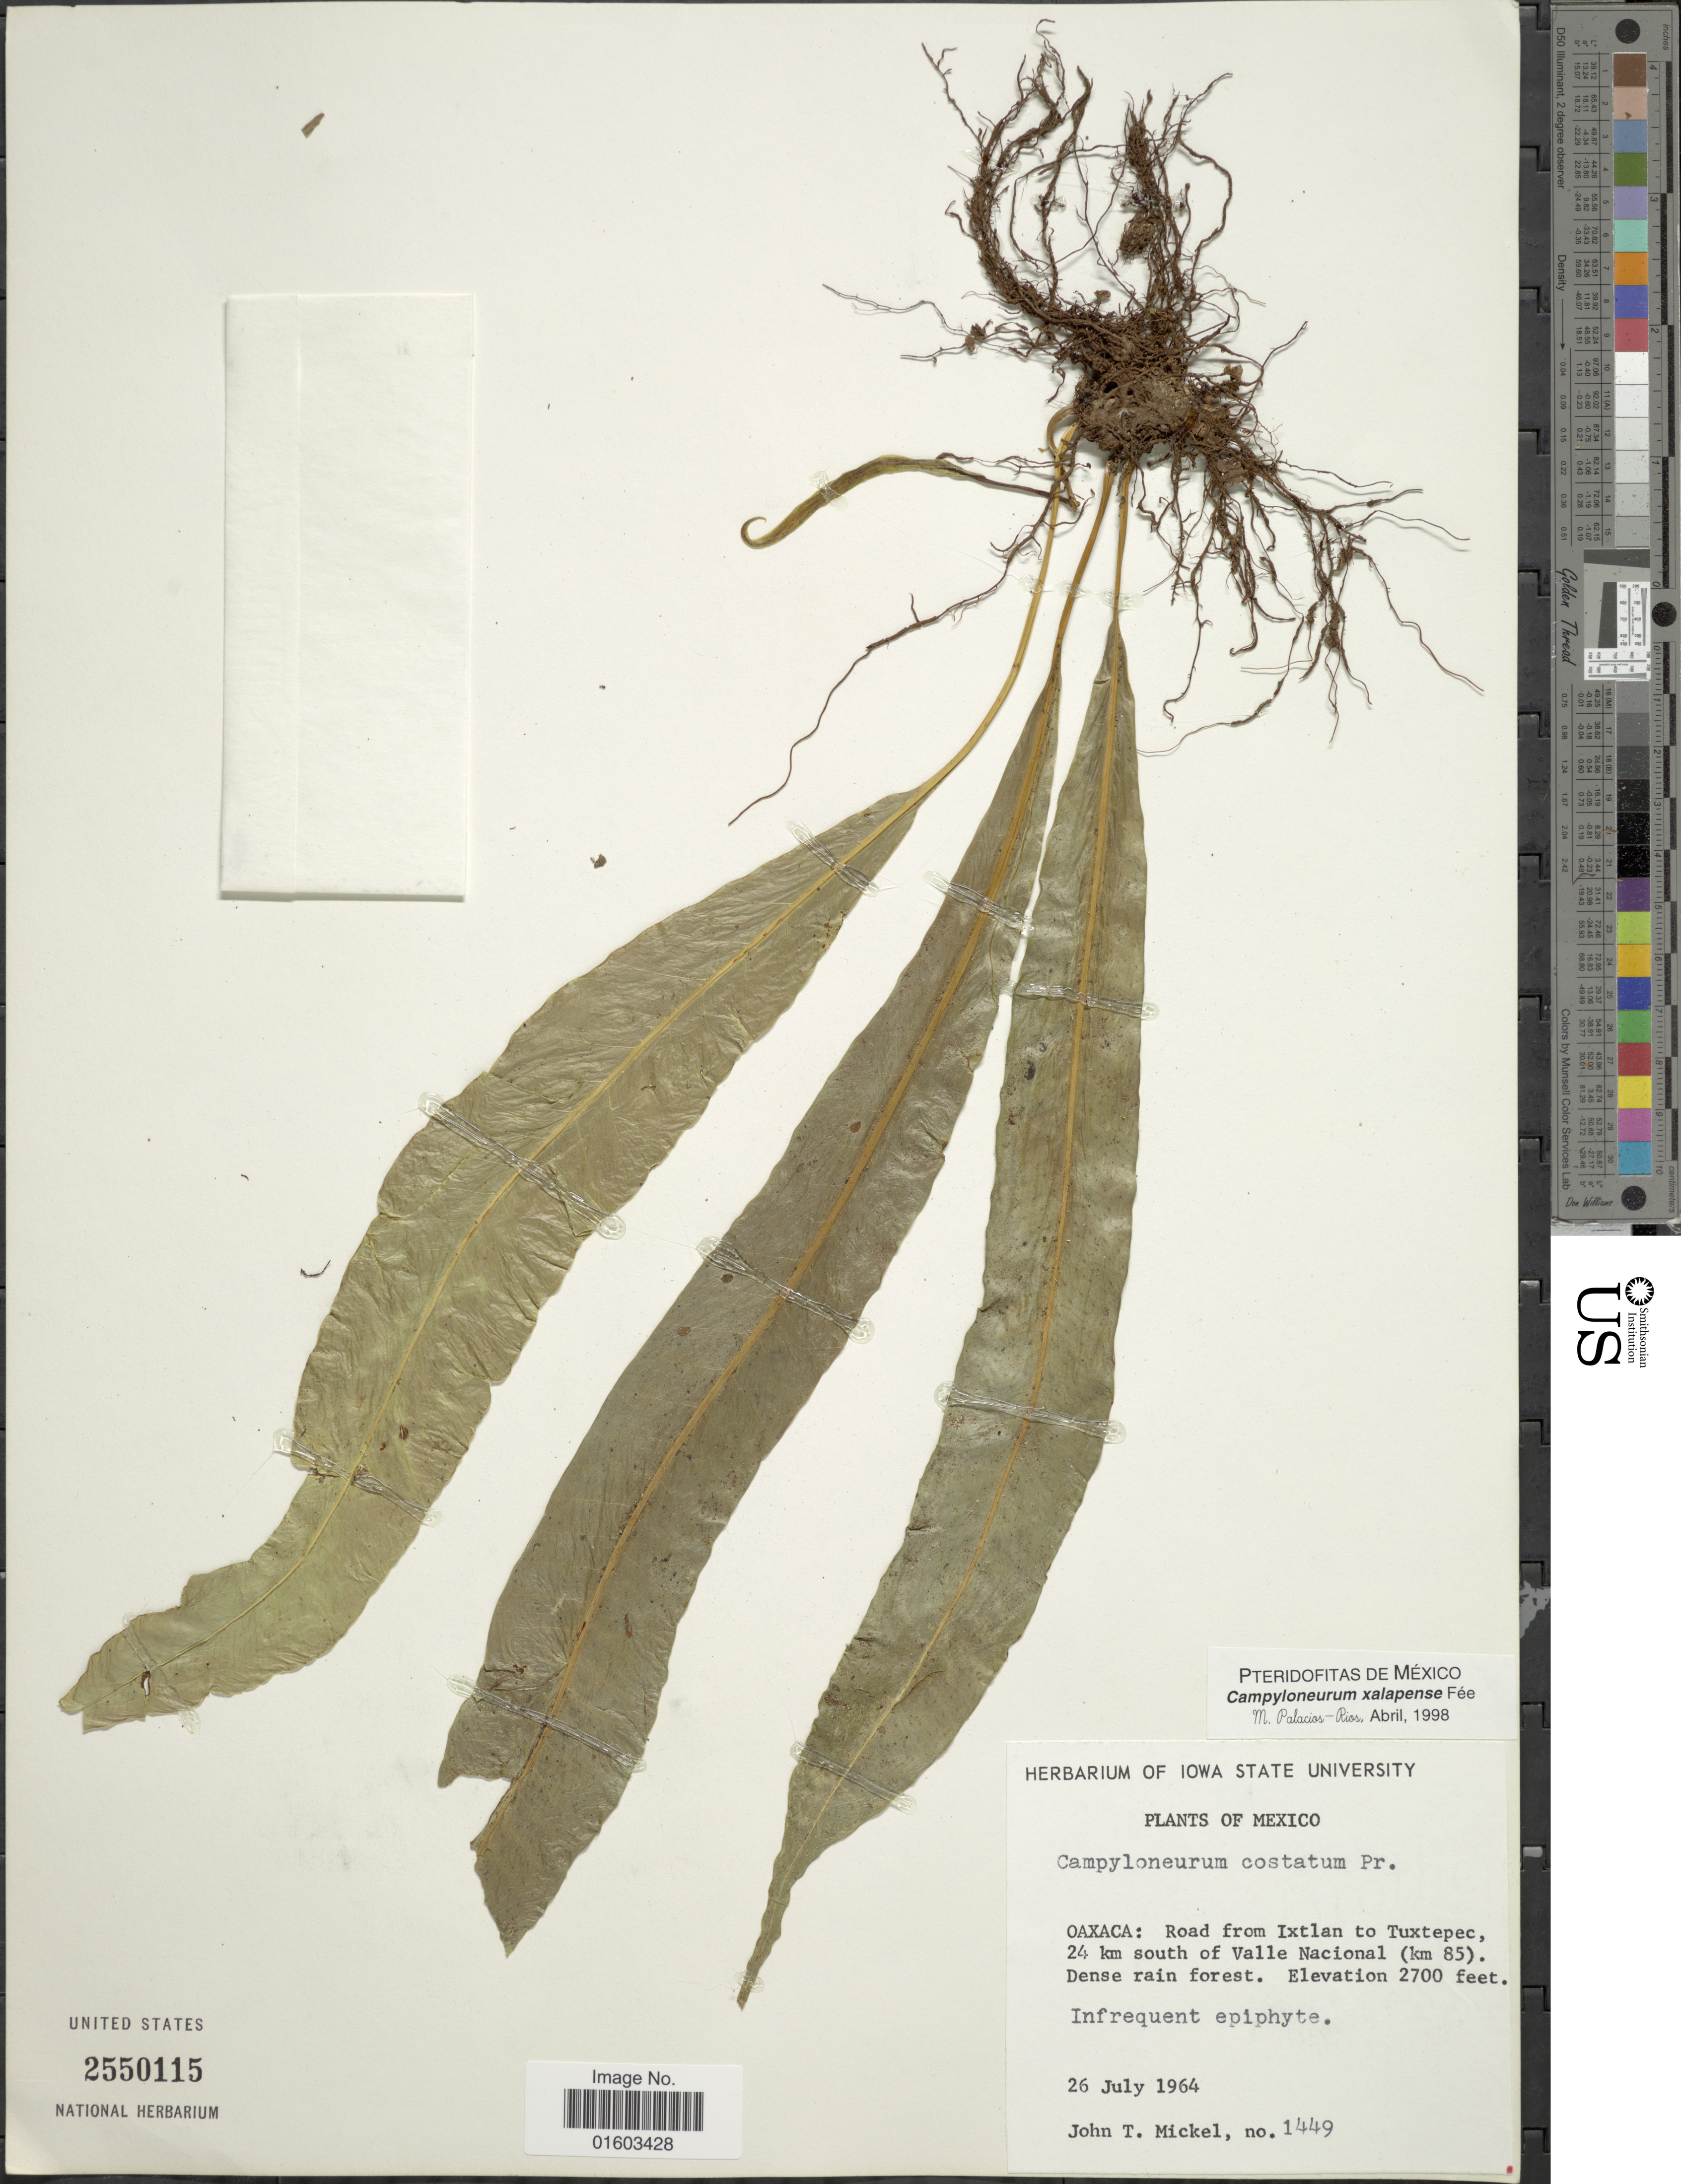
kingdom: Plantae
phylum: Tracheophyta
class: Polypodiopsida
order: Polypodiales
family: Polypodiaceae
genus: Campyloneurum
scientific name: Campyloneurum xalapense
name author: Fée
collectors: J. T. Mickel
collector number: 1449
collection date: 1964-07-26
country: Mexico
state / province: Oaxaca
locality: Road from Ixtlan to Tuxtepec, 24 km south of Valle Nacional (km 85)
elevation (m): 823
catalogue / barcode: US 2550115